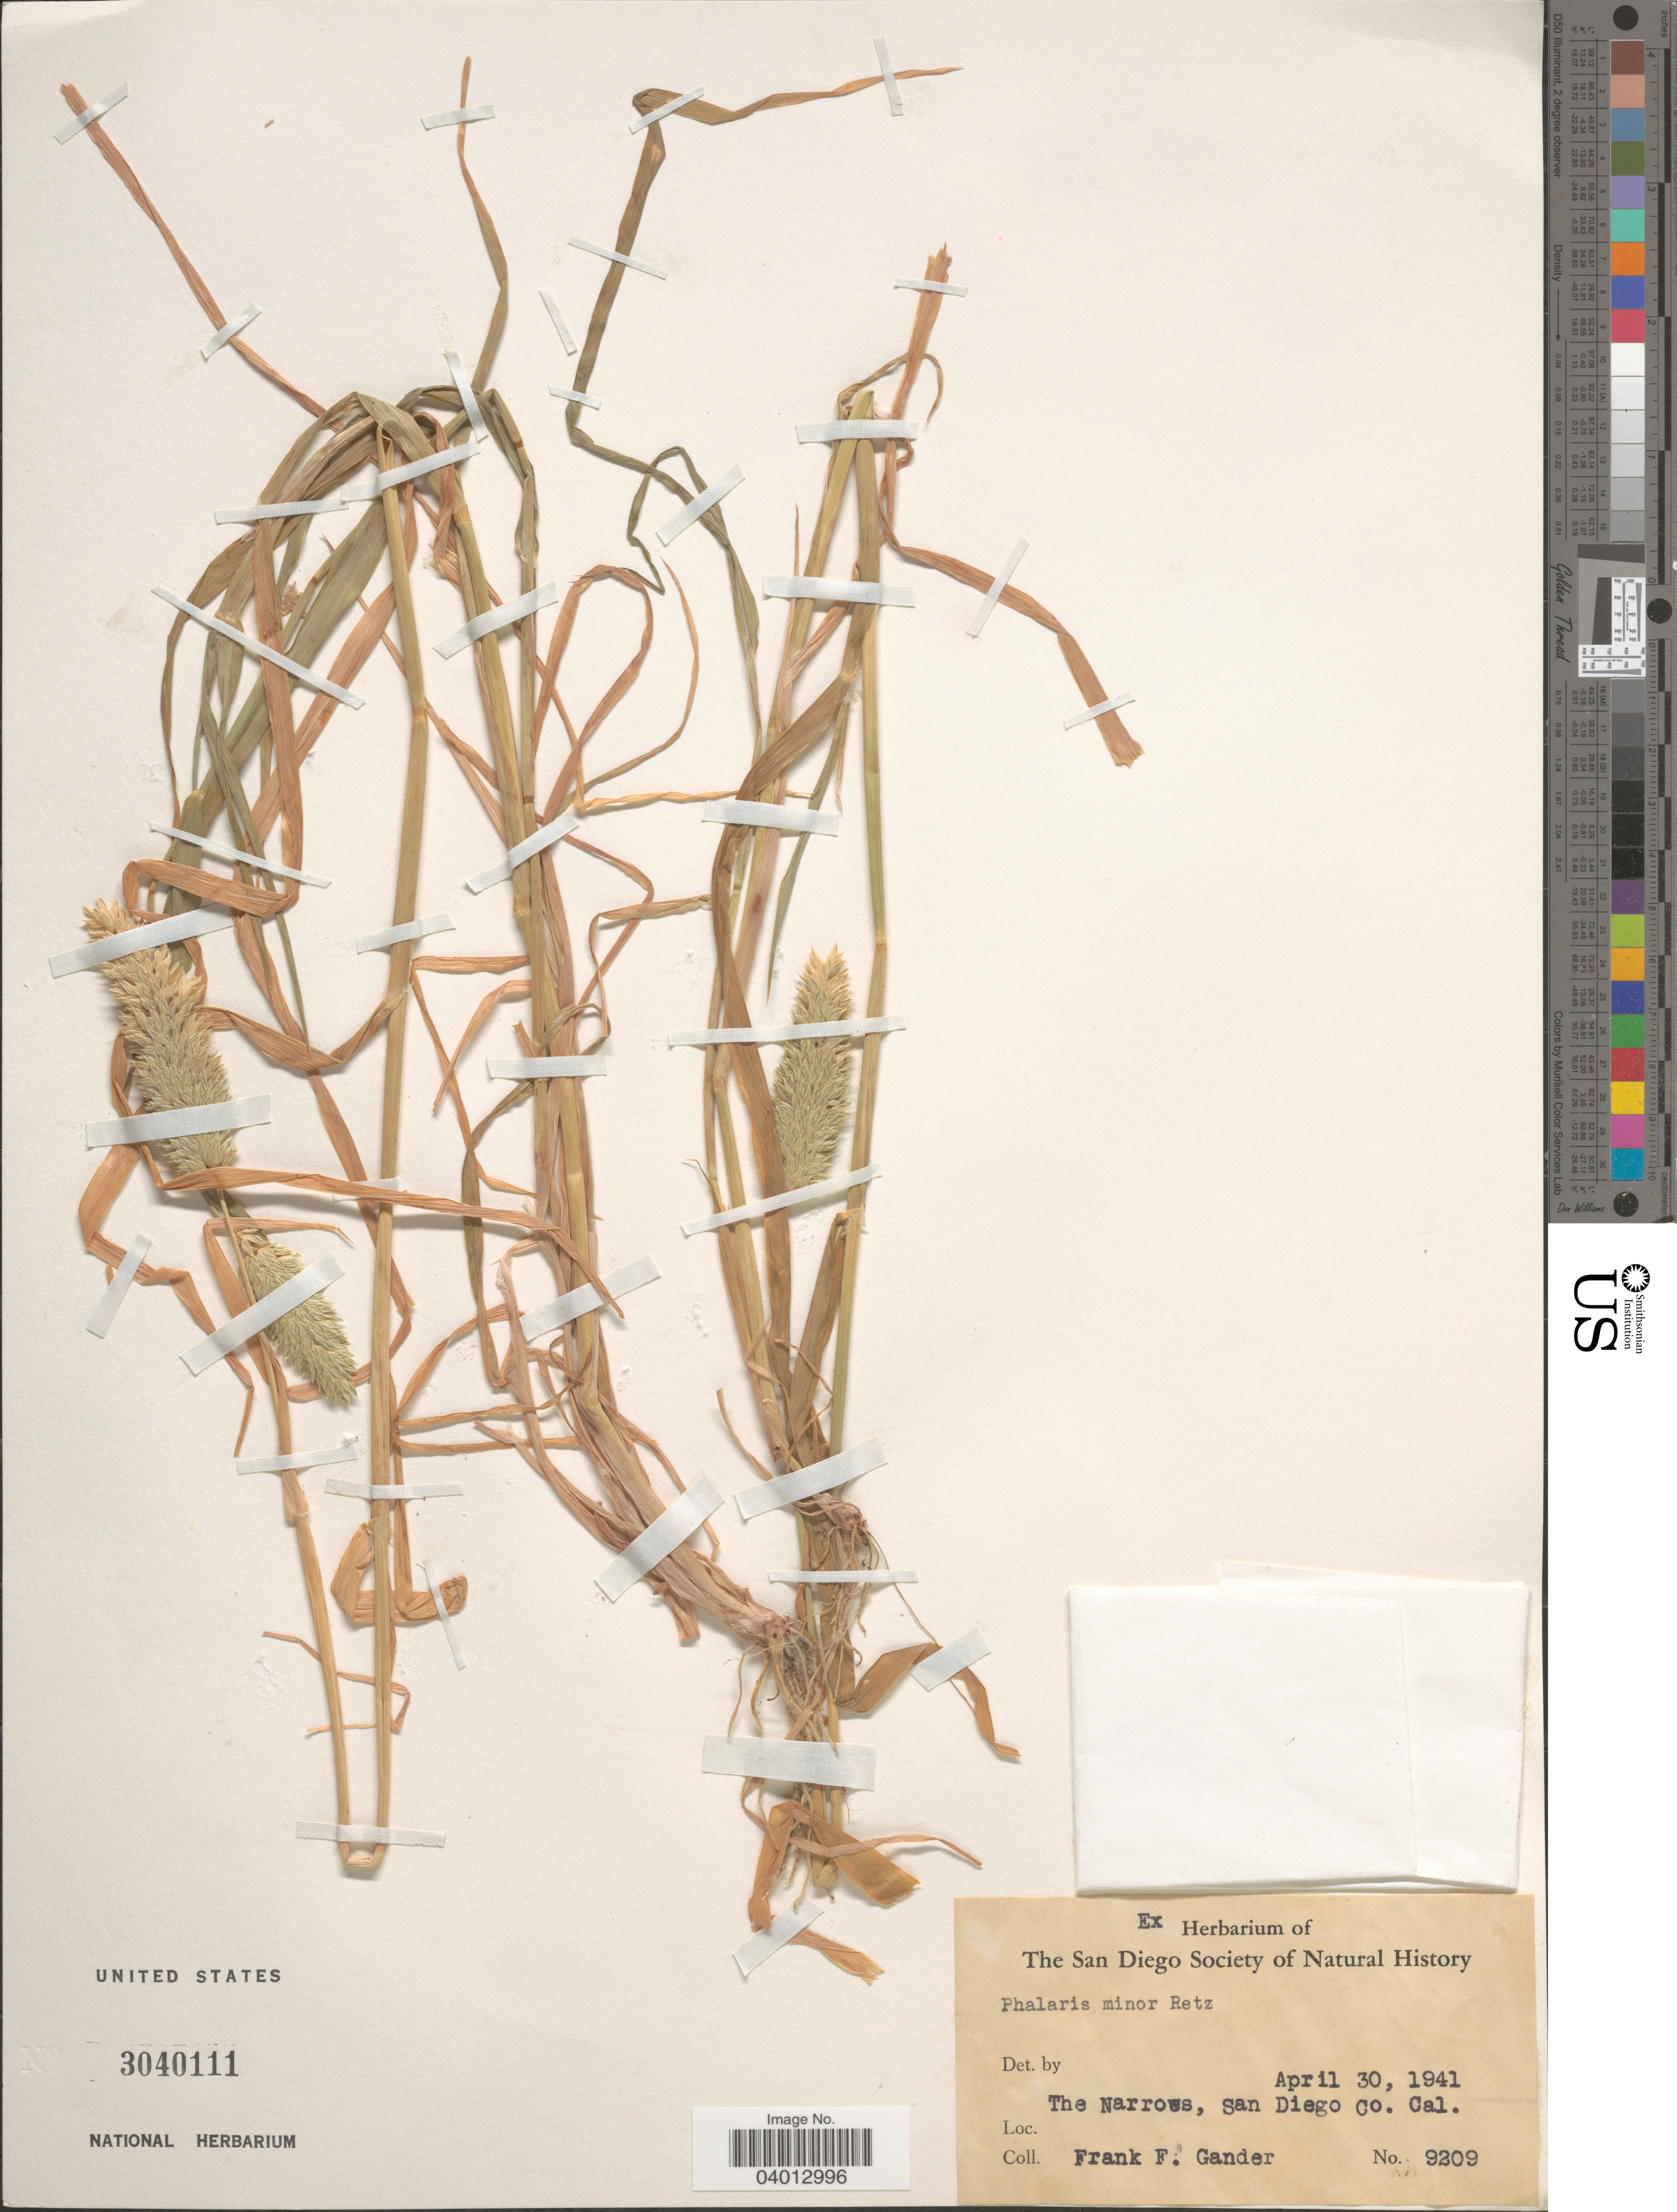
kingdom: Plantae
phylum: Tracheophyta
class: Liliopsida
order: Poales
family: Poaceae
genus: Phalaris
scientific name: Phalaris minor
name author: Retz.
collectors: F. Gander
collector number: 9209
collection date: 1941-04-30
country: United States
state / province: California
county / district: San Diego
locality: The Narrows, San Diego Co.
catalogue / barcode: US 3040111